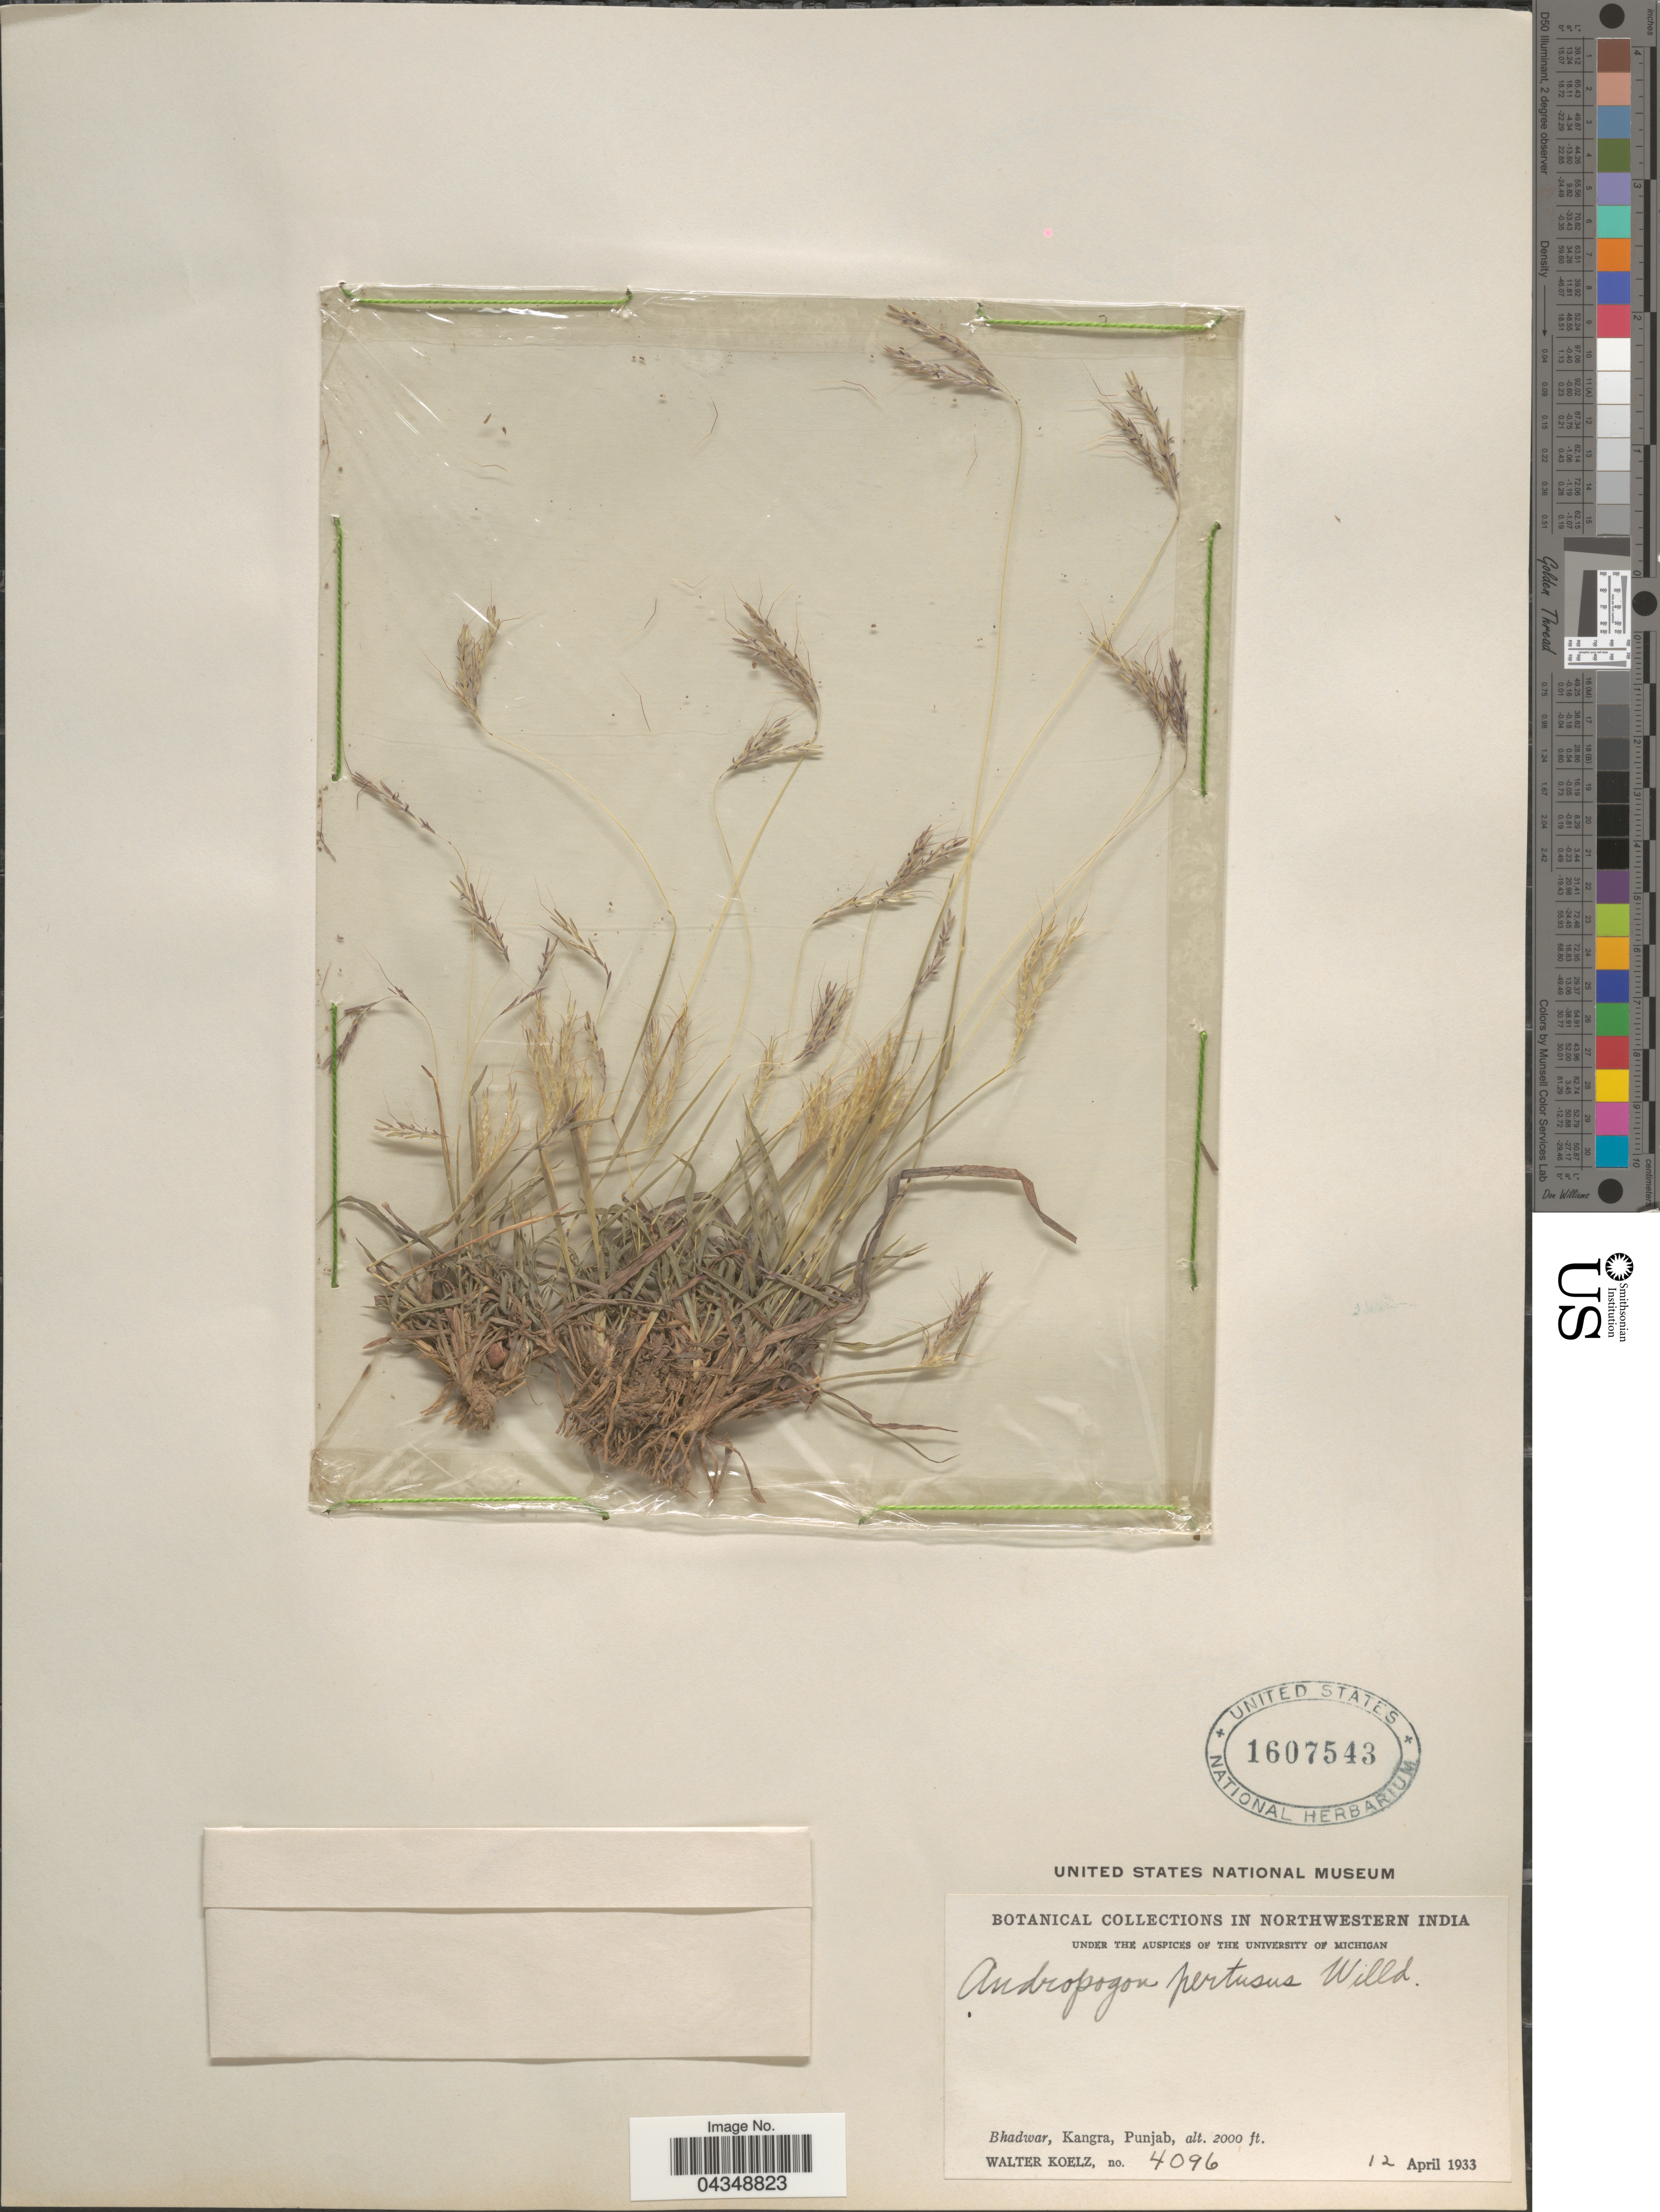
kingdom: Plantae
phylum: Tracheophyta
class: Liliopsida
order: Poales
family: Poaceae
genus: Bothriochloa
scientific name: Bothriochloa pertusa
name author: (L.) A. Camus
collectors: W. N. Koelz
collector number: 4096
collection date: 1933-04-12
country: India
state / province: Himachal Pradesh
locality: Northwestern India. Bhadwar, Kangra.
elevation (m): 610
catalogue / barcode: US 1607543